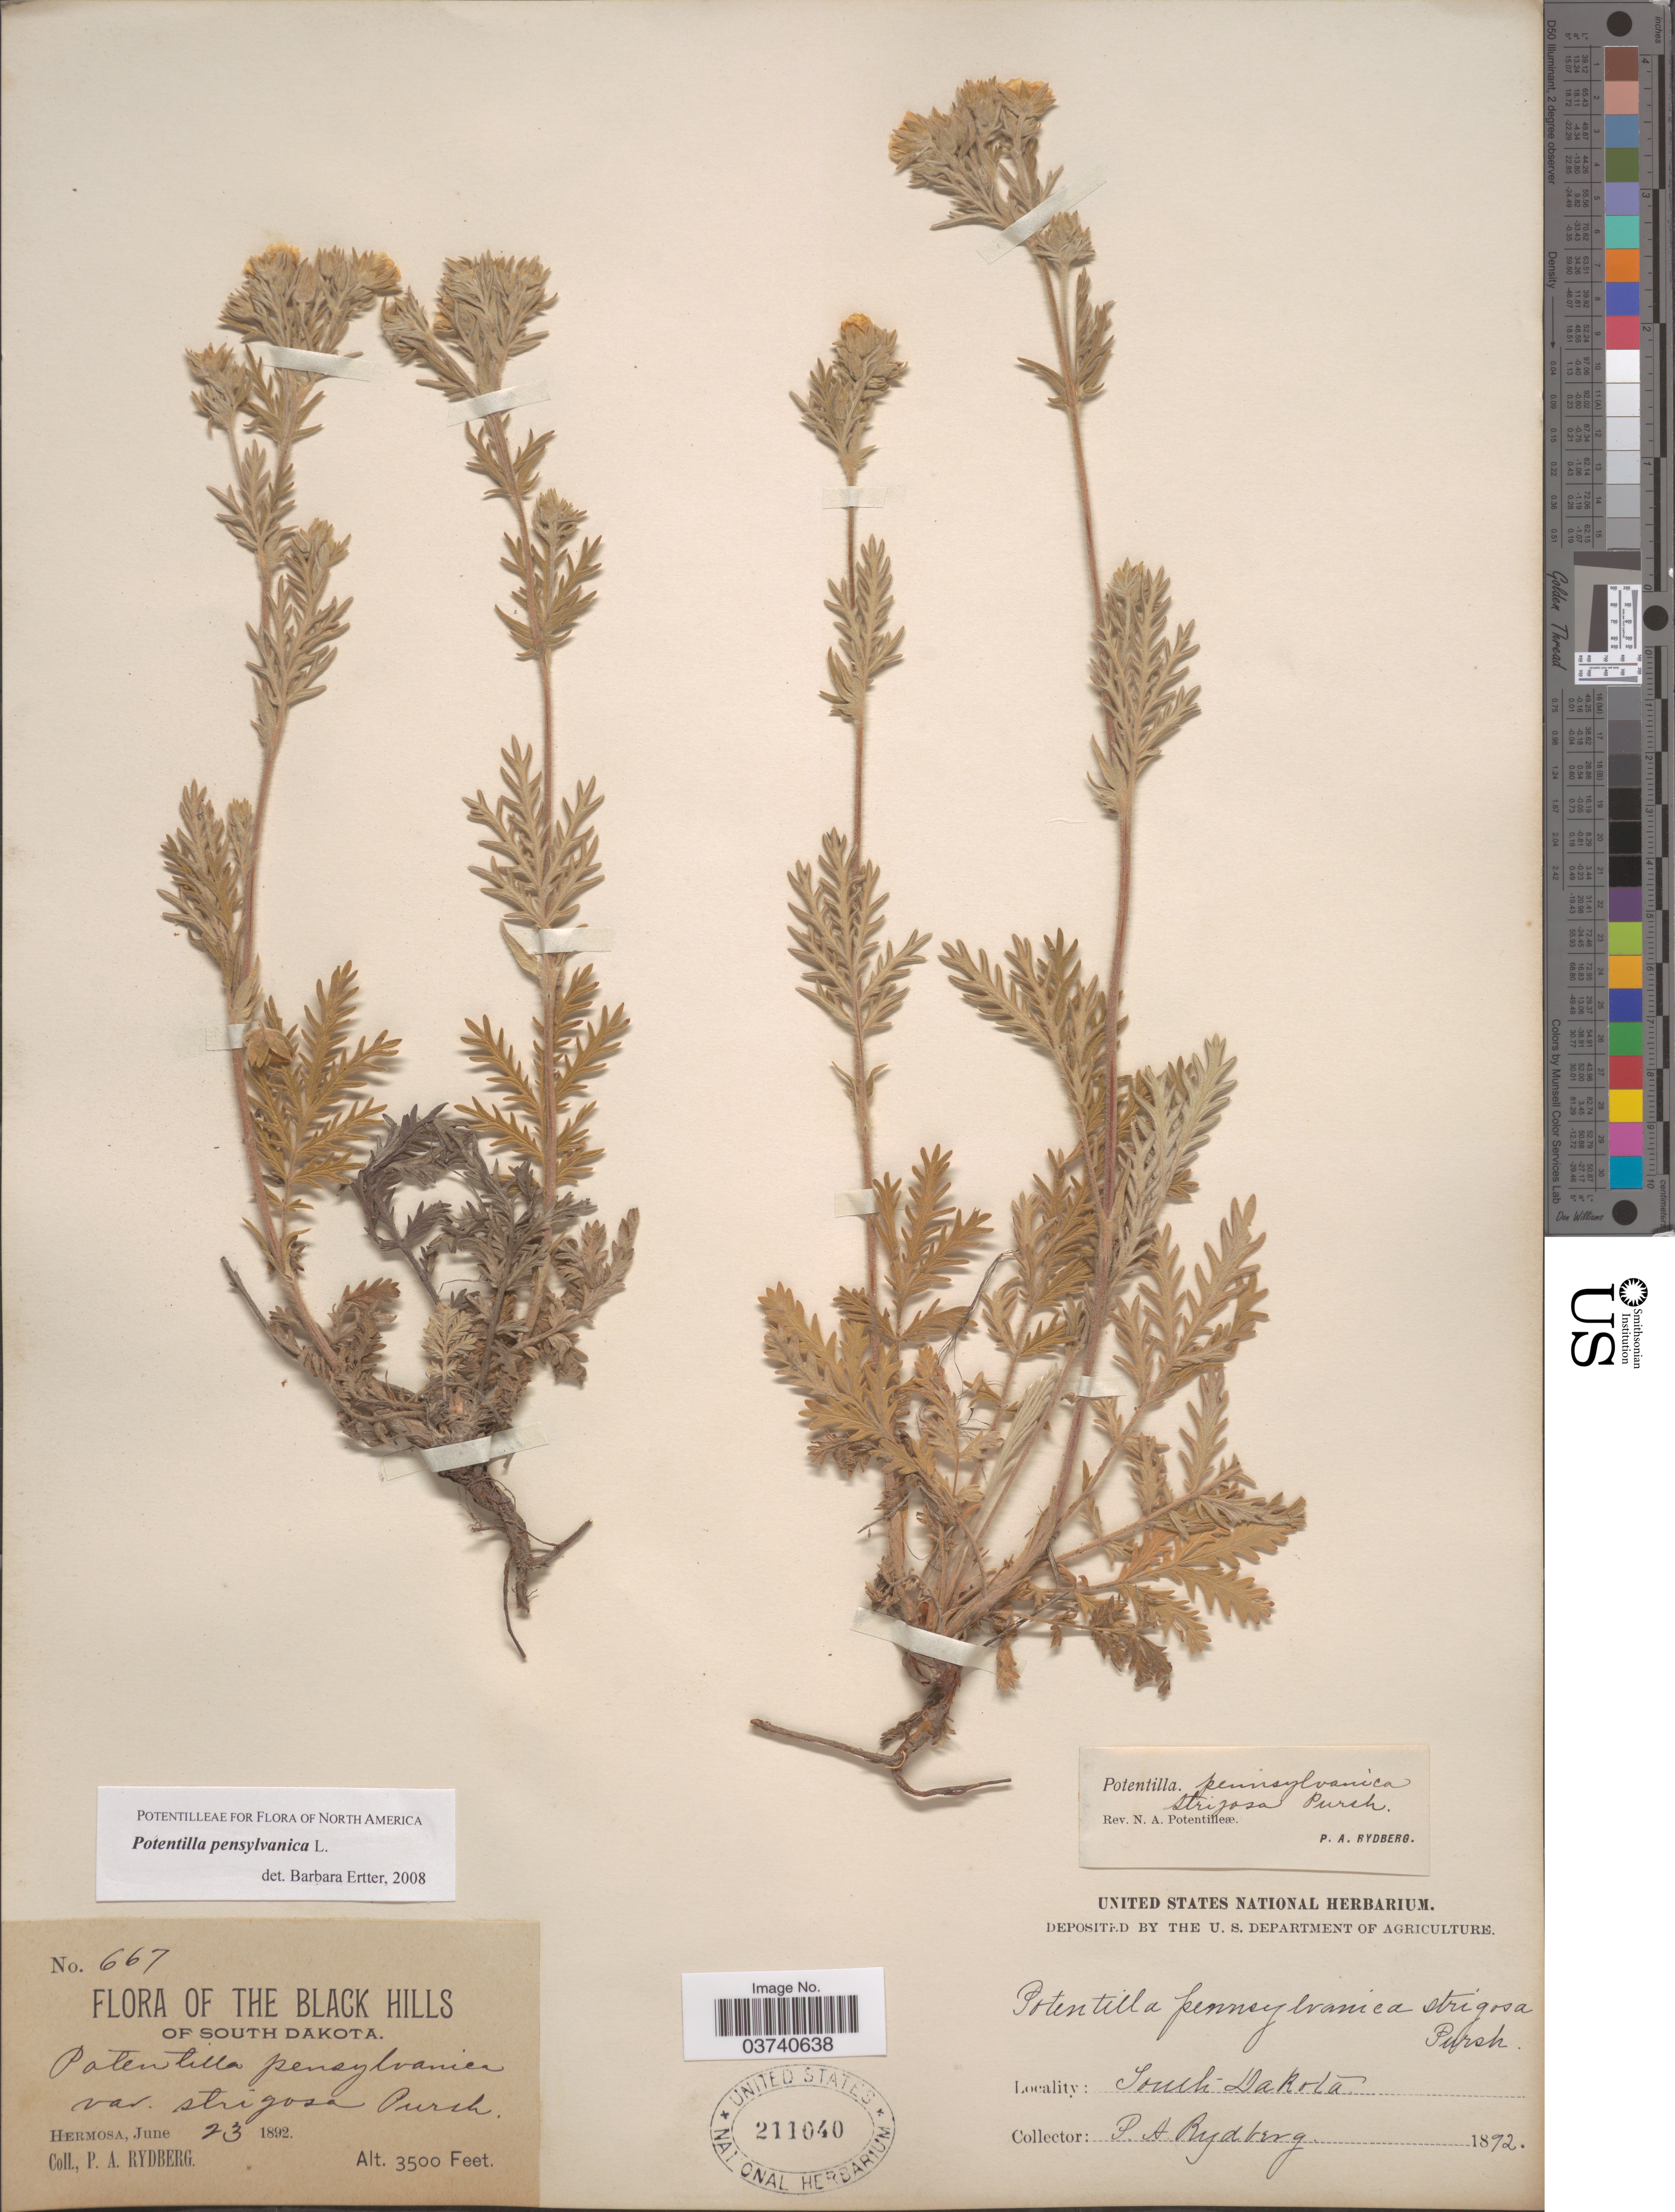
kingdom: Plantae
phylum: Tracheophyta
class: Magnoliopsida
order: Rosales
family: Rosaceae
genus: Potentilla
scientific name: Potentilla pensylvanica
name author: L.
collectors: P. A. Rydberg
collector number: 667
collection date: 1892-06-23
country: United States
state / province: South Dakota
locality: The Black Hills of South Dakota. Hermosa.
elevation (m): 1067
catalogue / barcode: US 211040